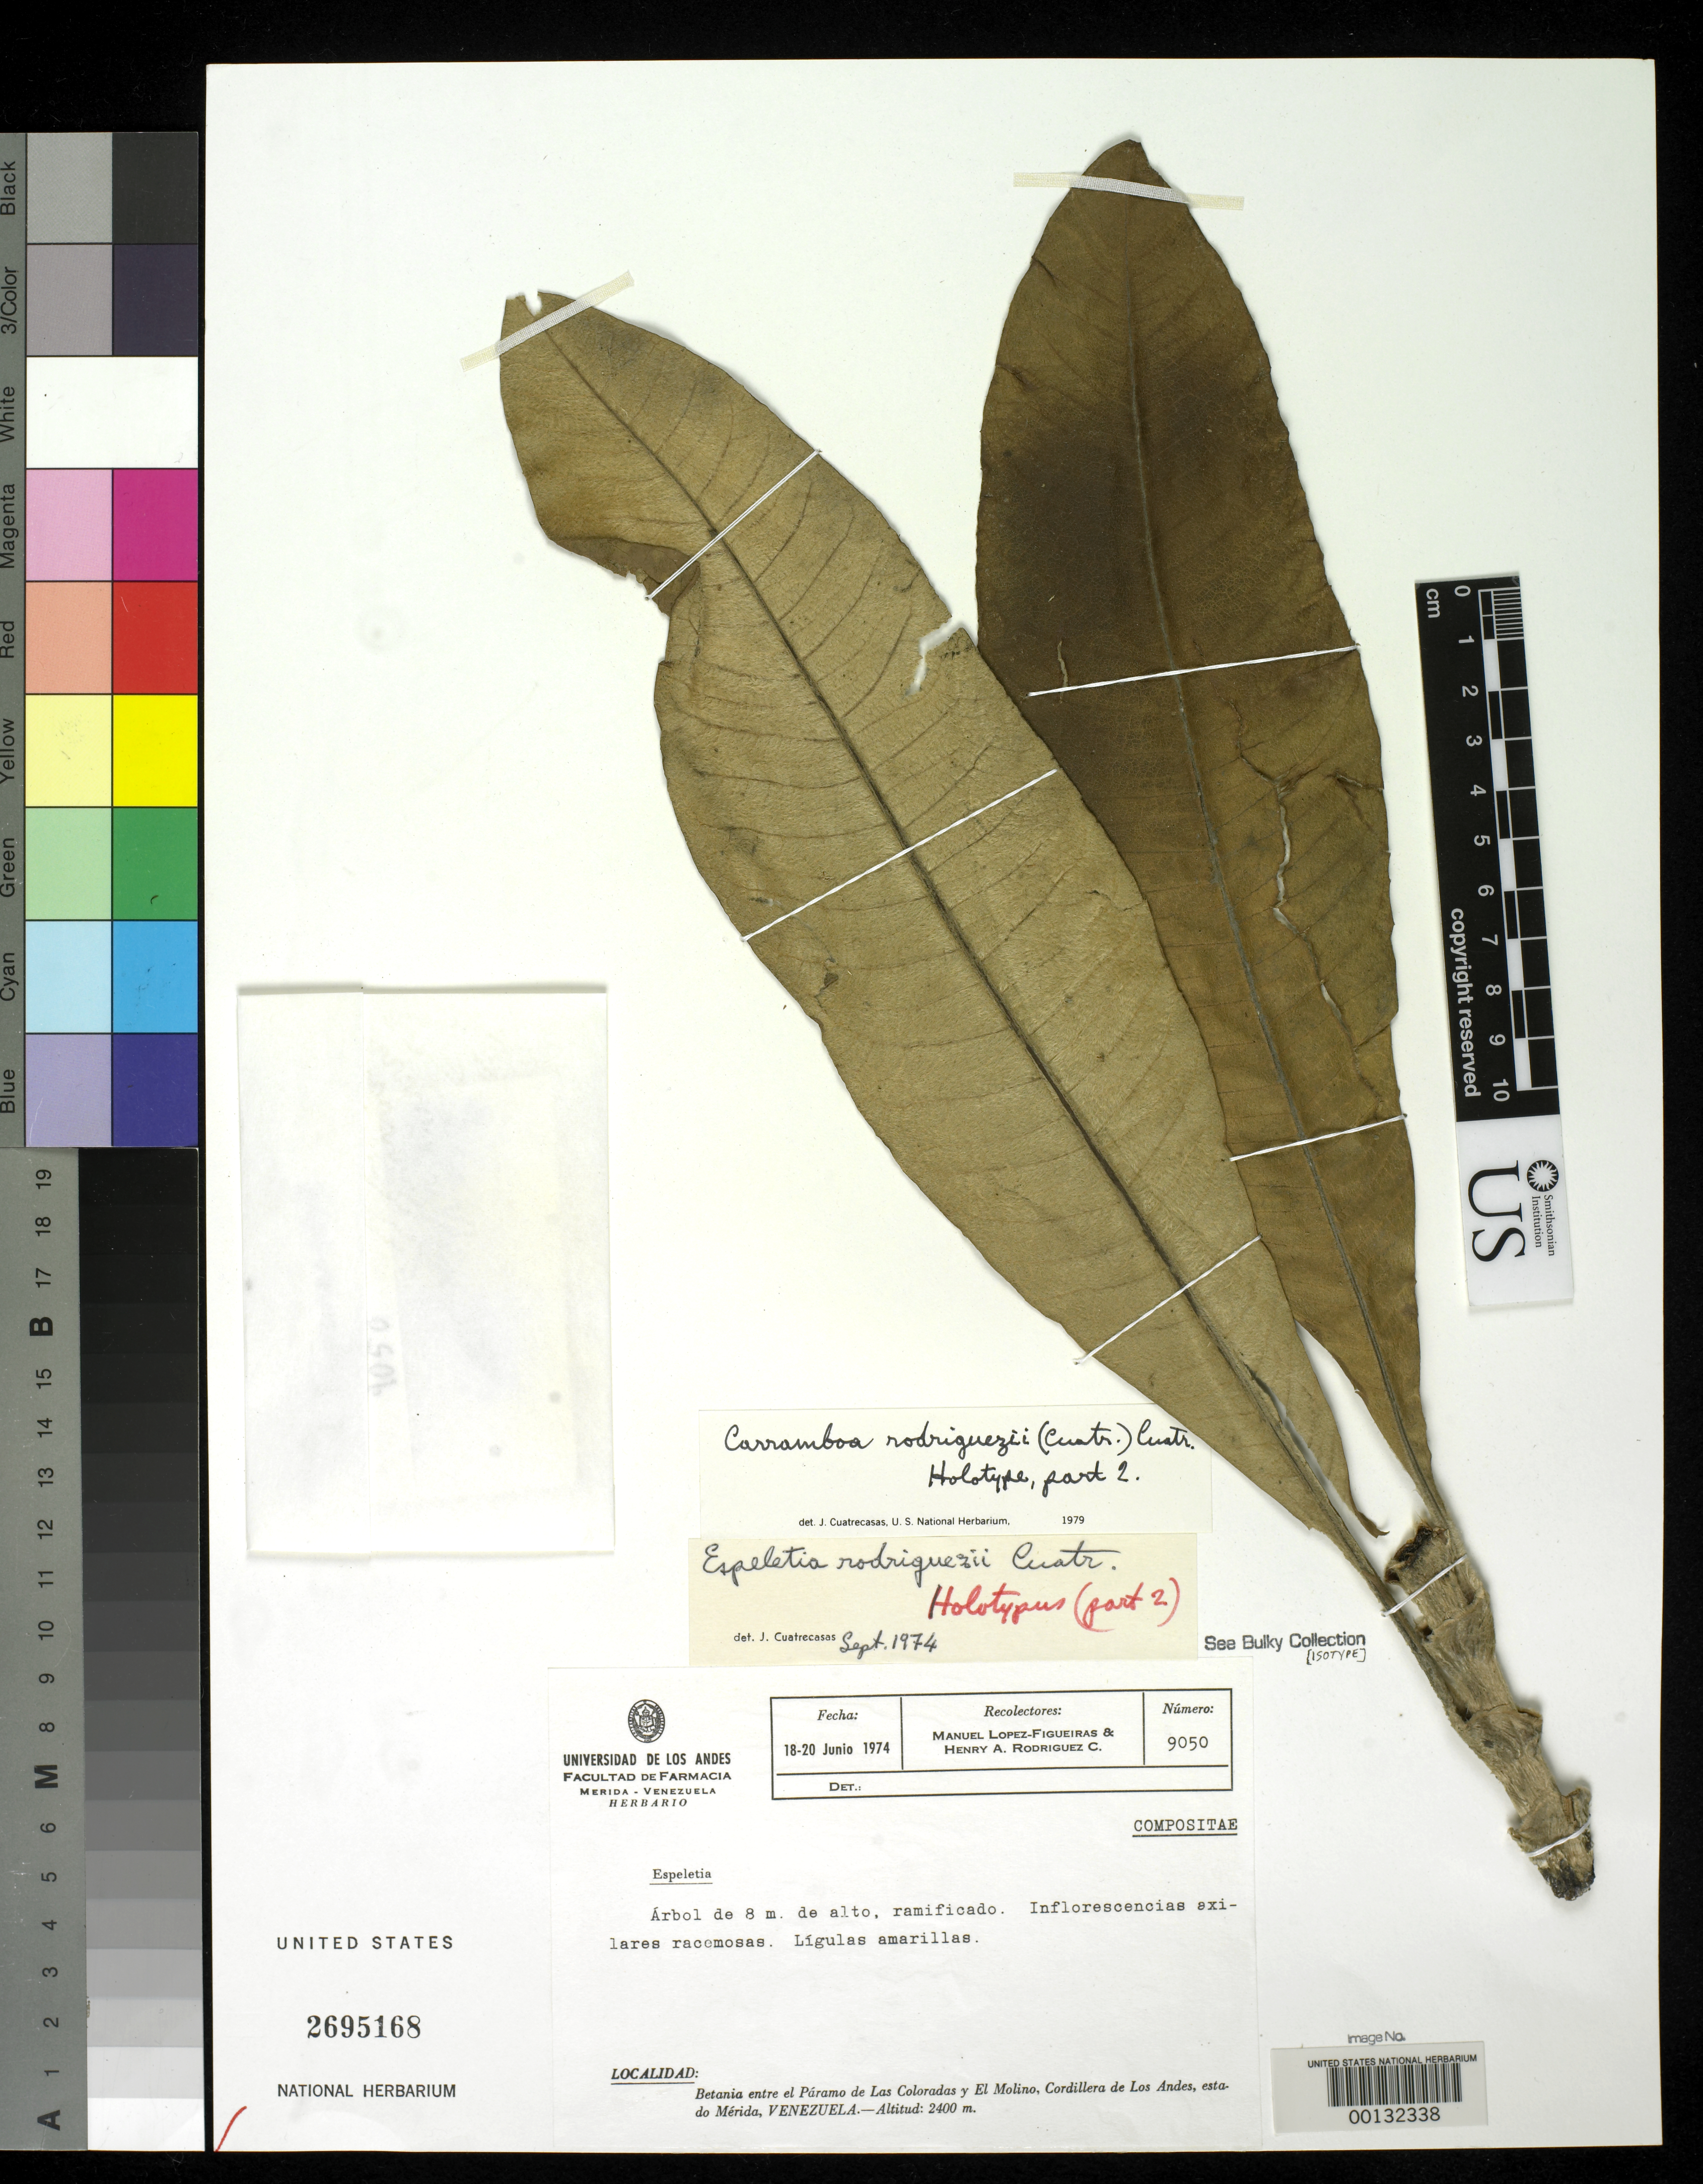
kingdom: Plantae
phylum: Tracheophyta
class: Magnoliopsida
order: Asterales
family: Asteraceae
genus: Espeletia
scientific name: Espeletia rodriguezii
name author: Cuatrec.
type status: Holotype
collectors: M. López Figueiras & H. A. Rodriguez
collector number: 9050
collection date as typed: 18 Jun 1974 to 20 Jun 1974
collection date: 1974-06-18/1974-06-20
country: Venezuela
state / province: Mérida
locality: Betania between Páramo de Las Coloradas and El Molino, Cordillera de Los Andes.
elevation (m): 2400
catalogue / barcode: US 2695168